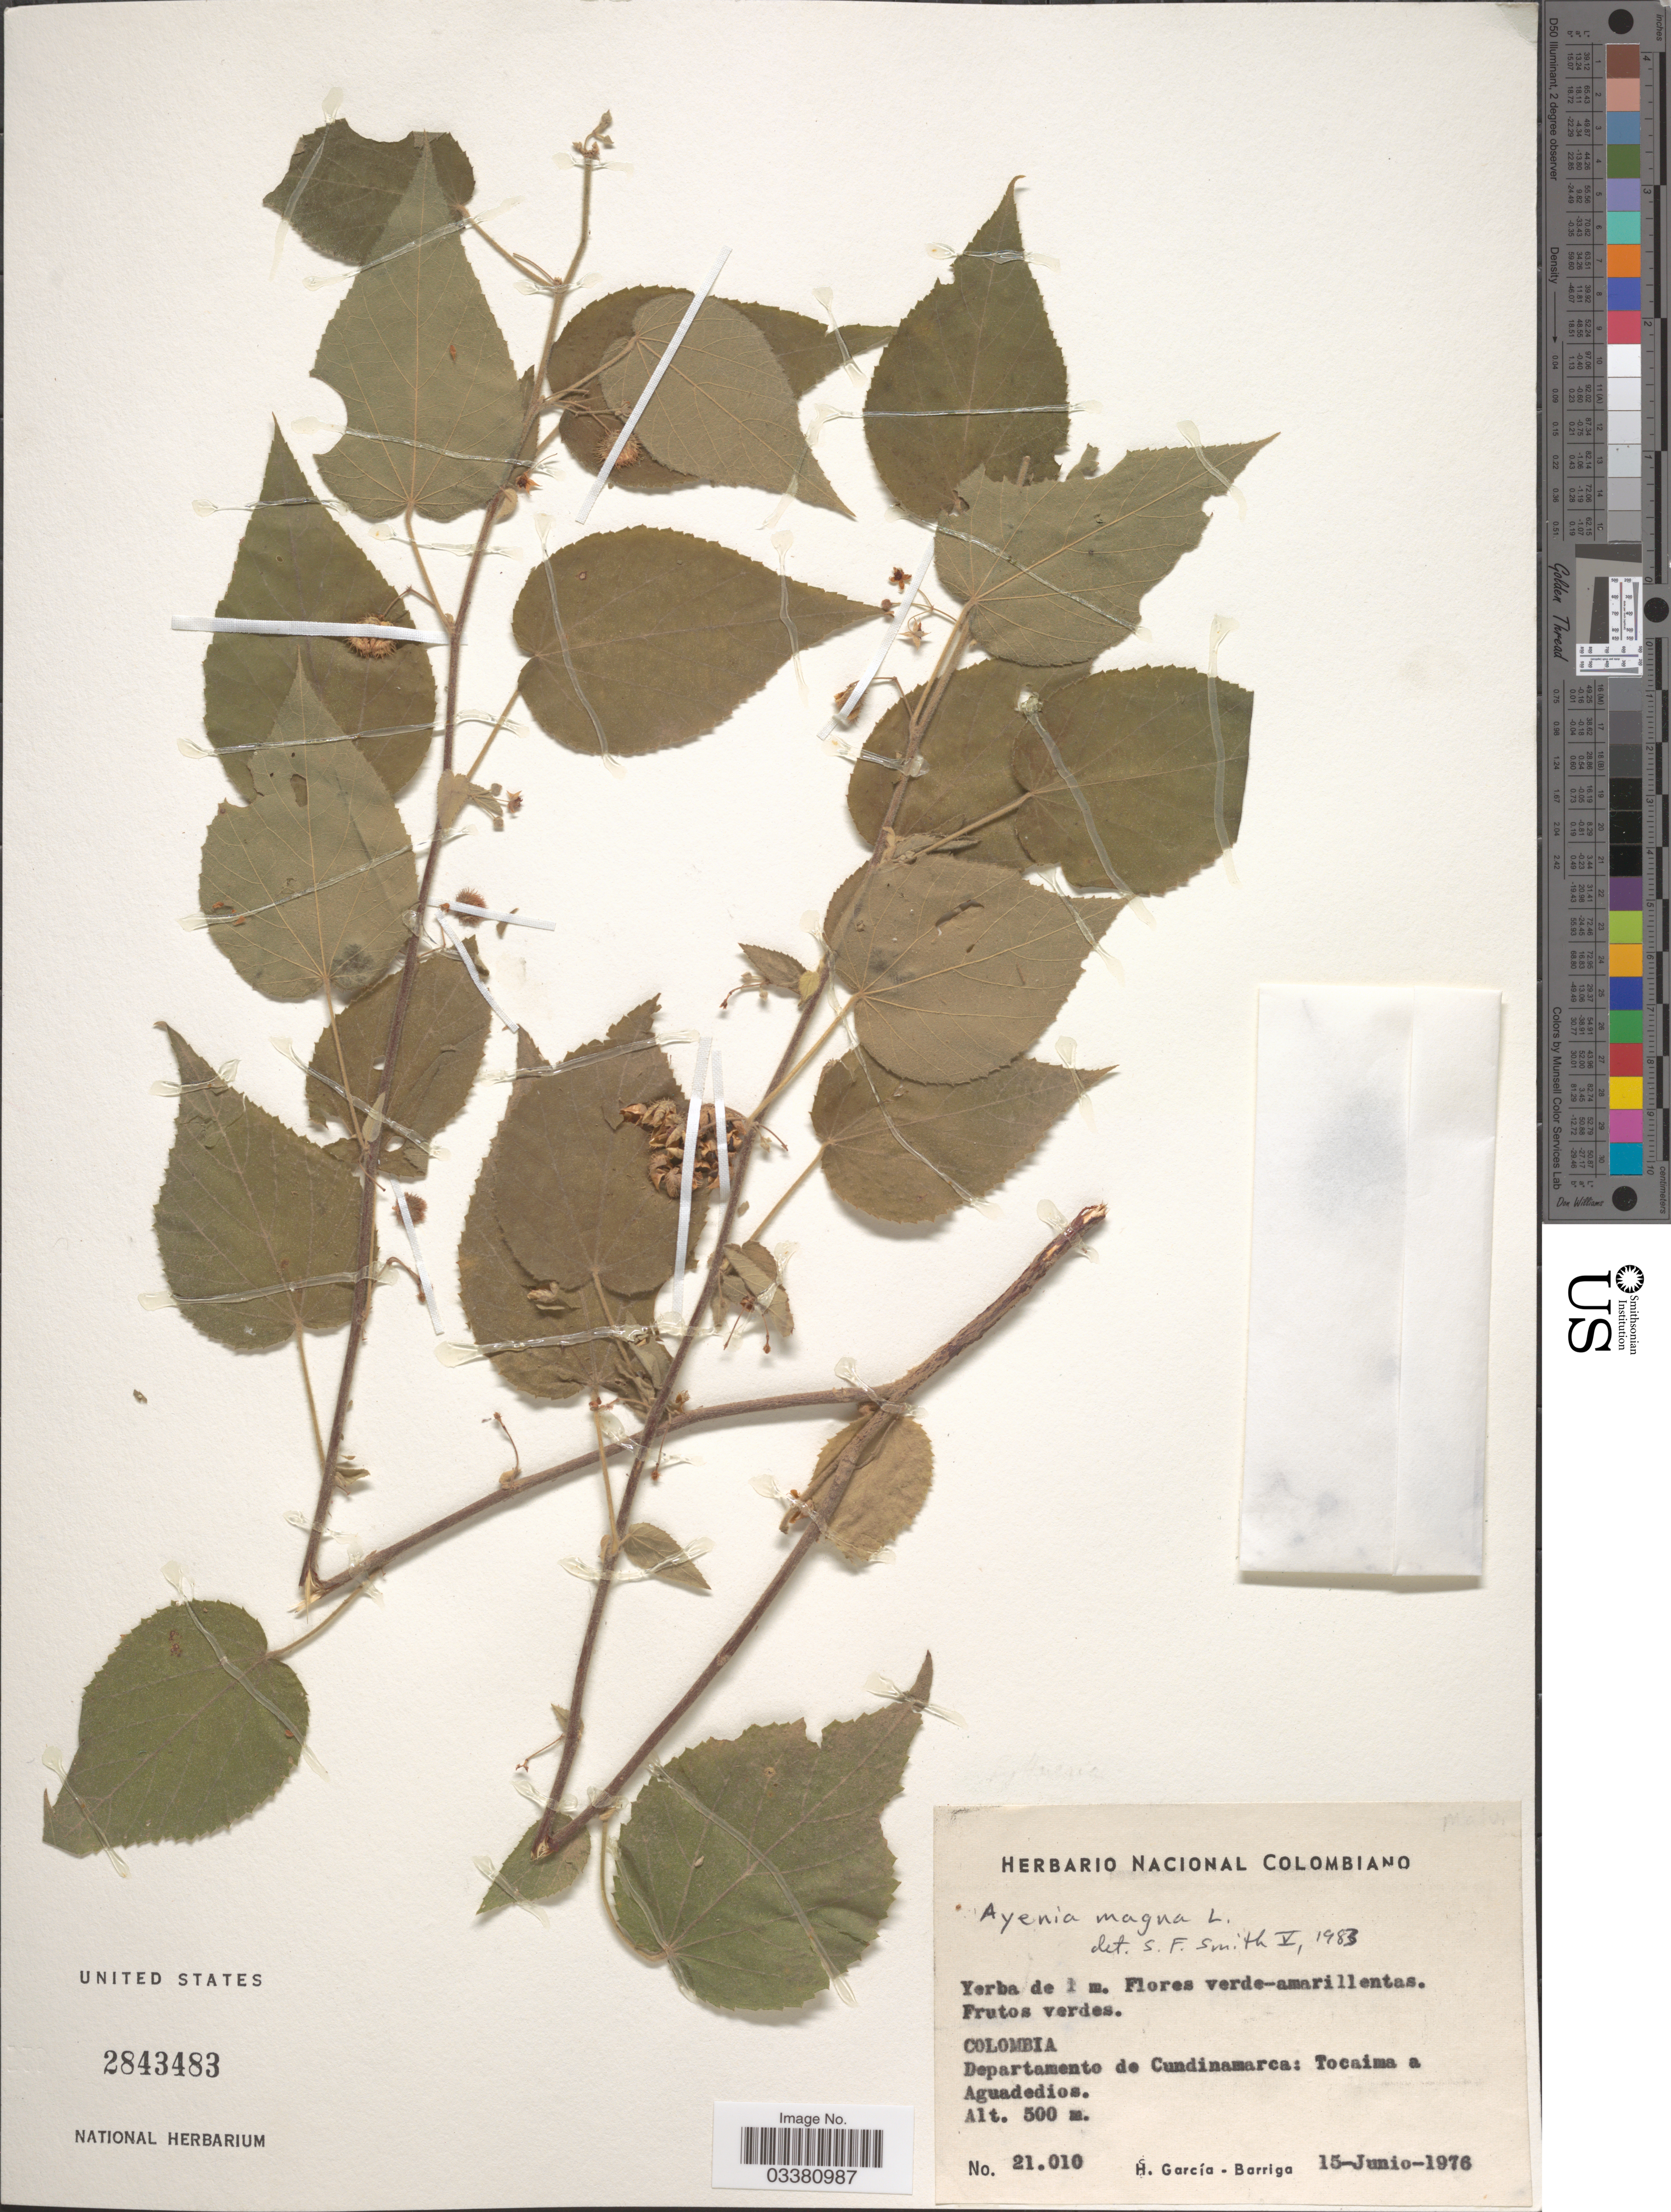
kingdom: Plantae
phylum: Tracheophyta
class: Magnoliopsida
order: Malvales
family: Malvaceae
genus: Ayenia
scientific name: Ayenia magna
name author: L.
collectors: H. García Barriga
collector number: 21010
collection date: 1976-06-15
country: Colombia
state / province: Cundinamarca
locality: Departamento de Cundinamarca: Tocaima a Aguadedios.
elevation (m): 500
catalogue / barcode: US 2843483